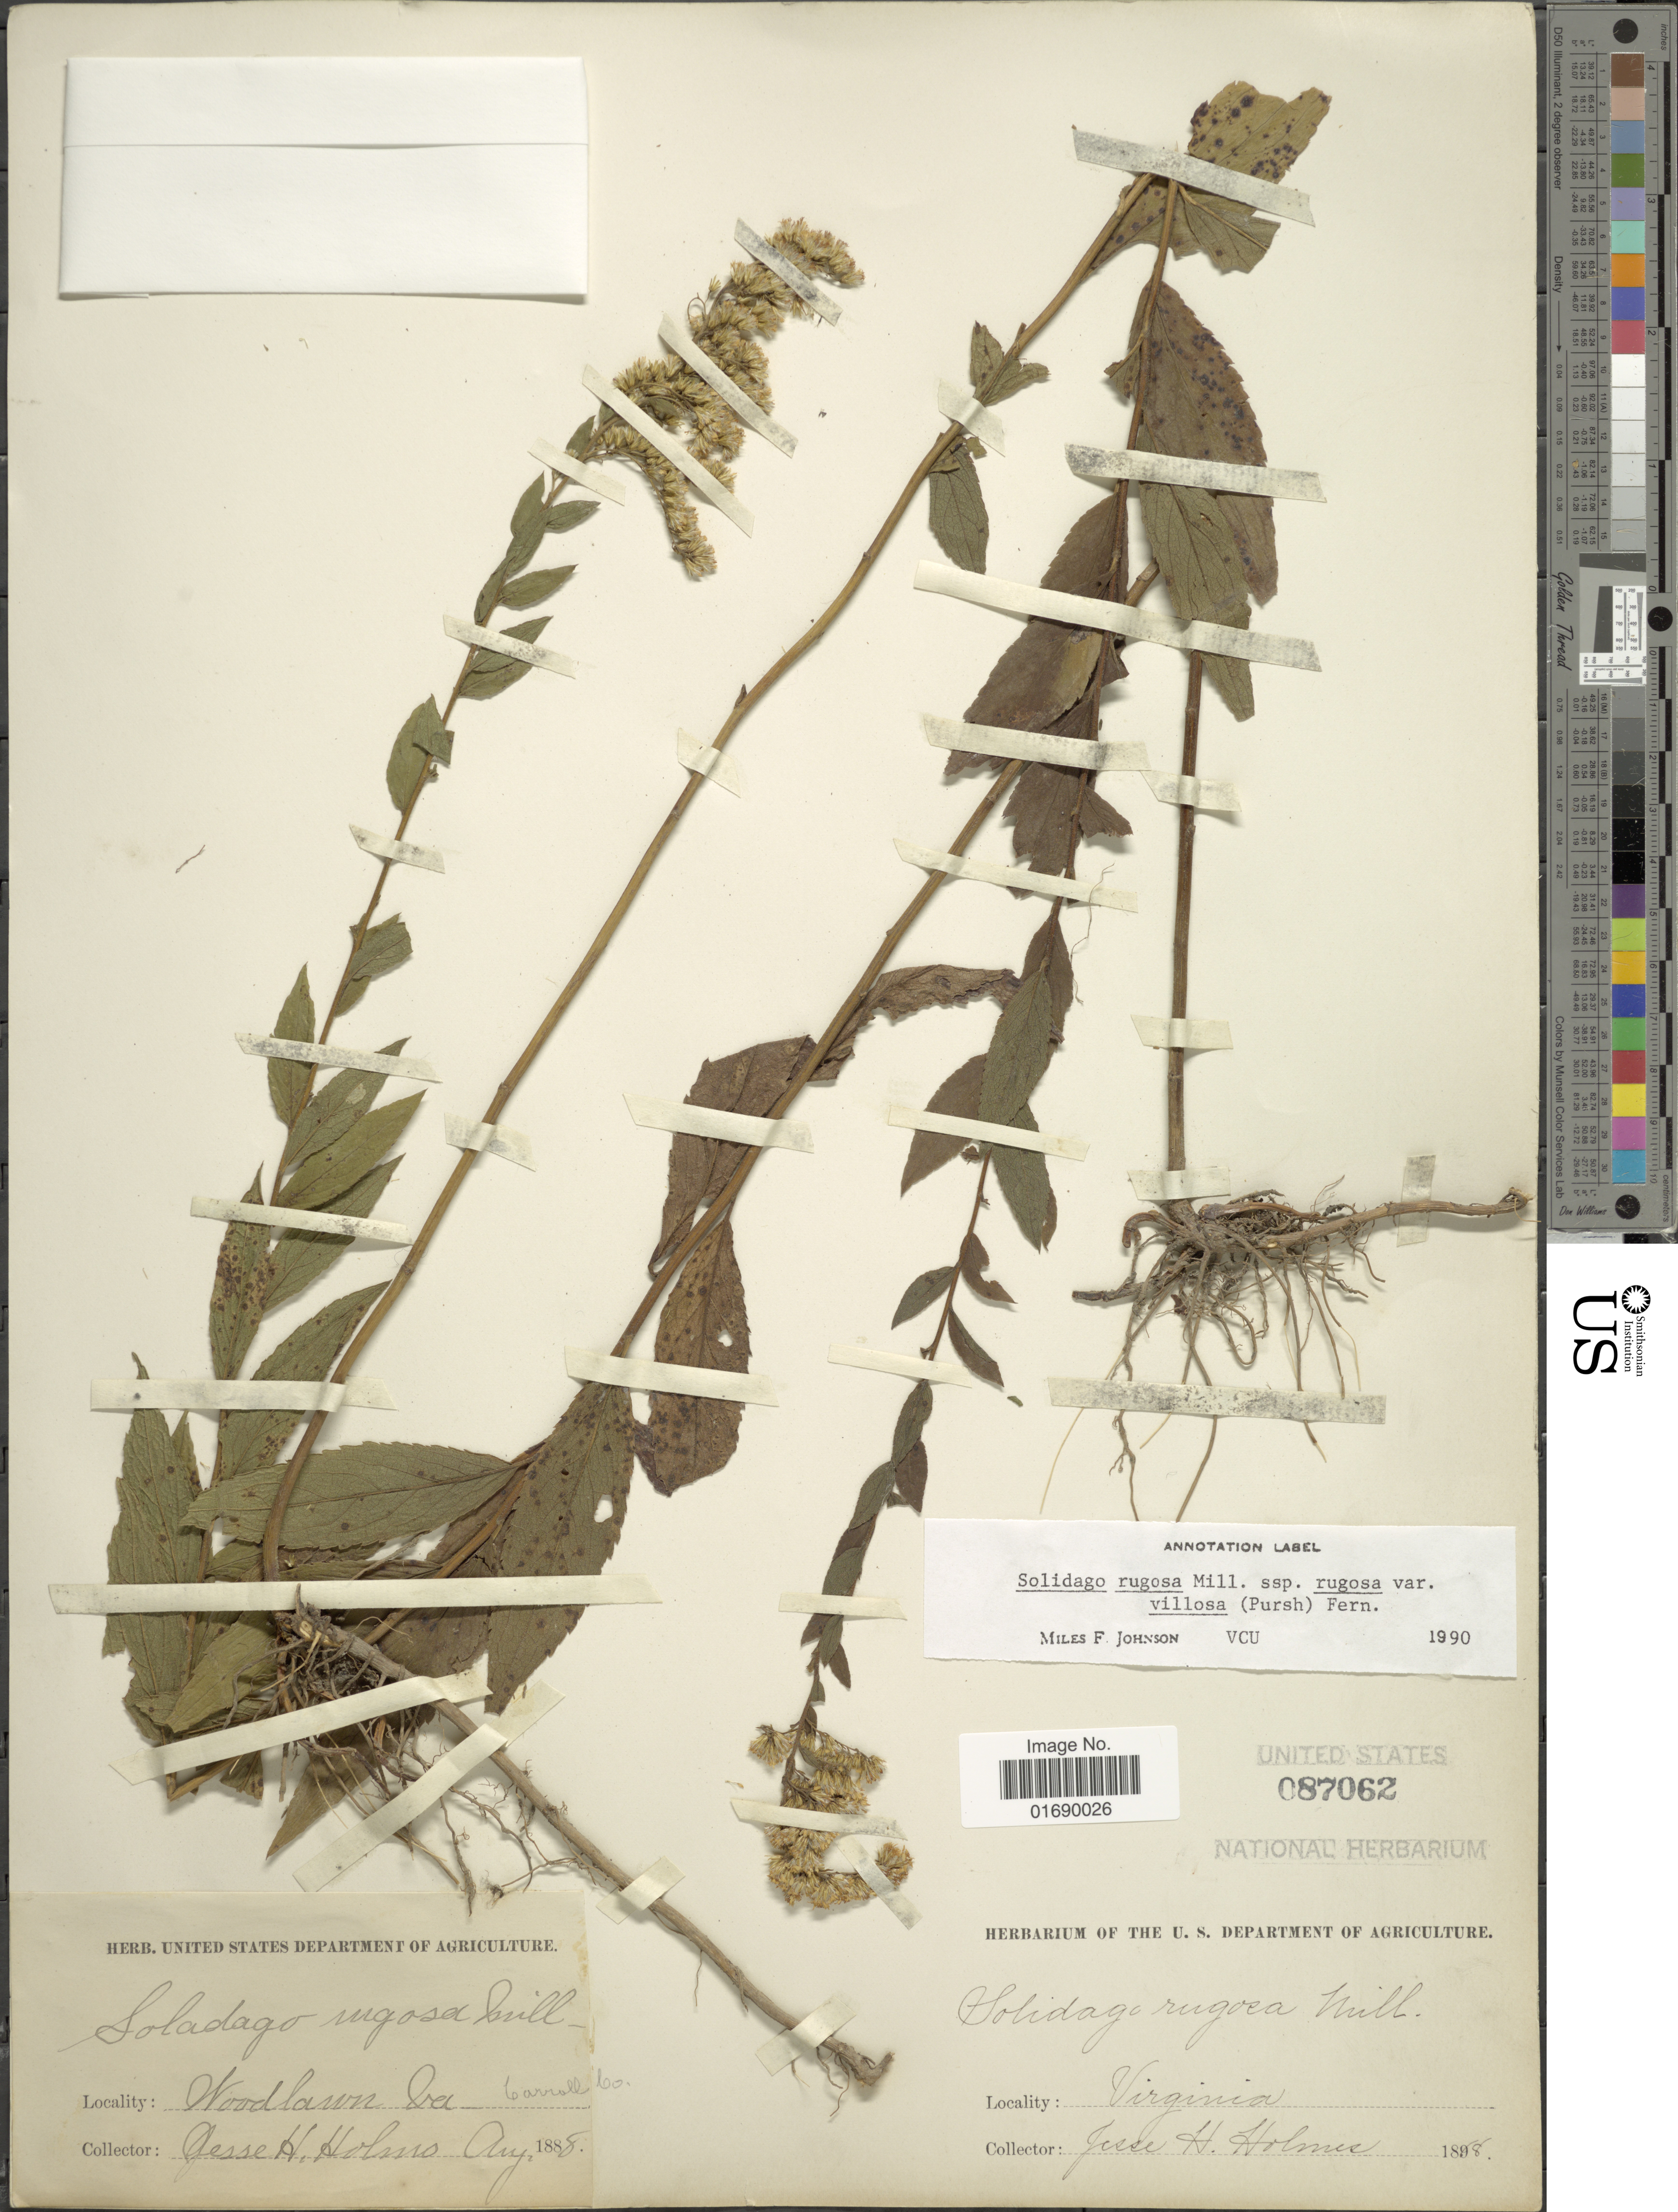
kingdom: Plantae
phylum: Tracheophyta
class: Magnoliopsida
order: Asterales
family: Asteraceae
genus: Solidago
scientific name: Solidago rugosa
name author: Mill.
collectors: J. Holmes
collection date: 1888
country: United States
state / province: Virginia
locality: Woodlawn Va, carroll Co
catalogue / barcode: US 87062